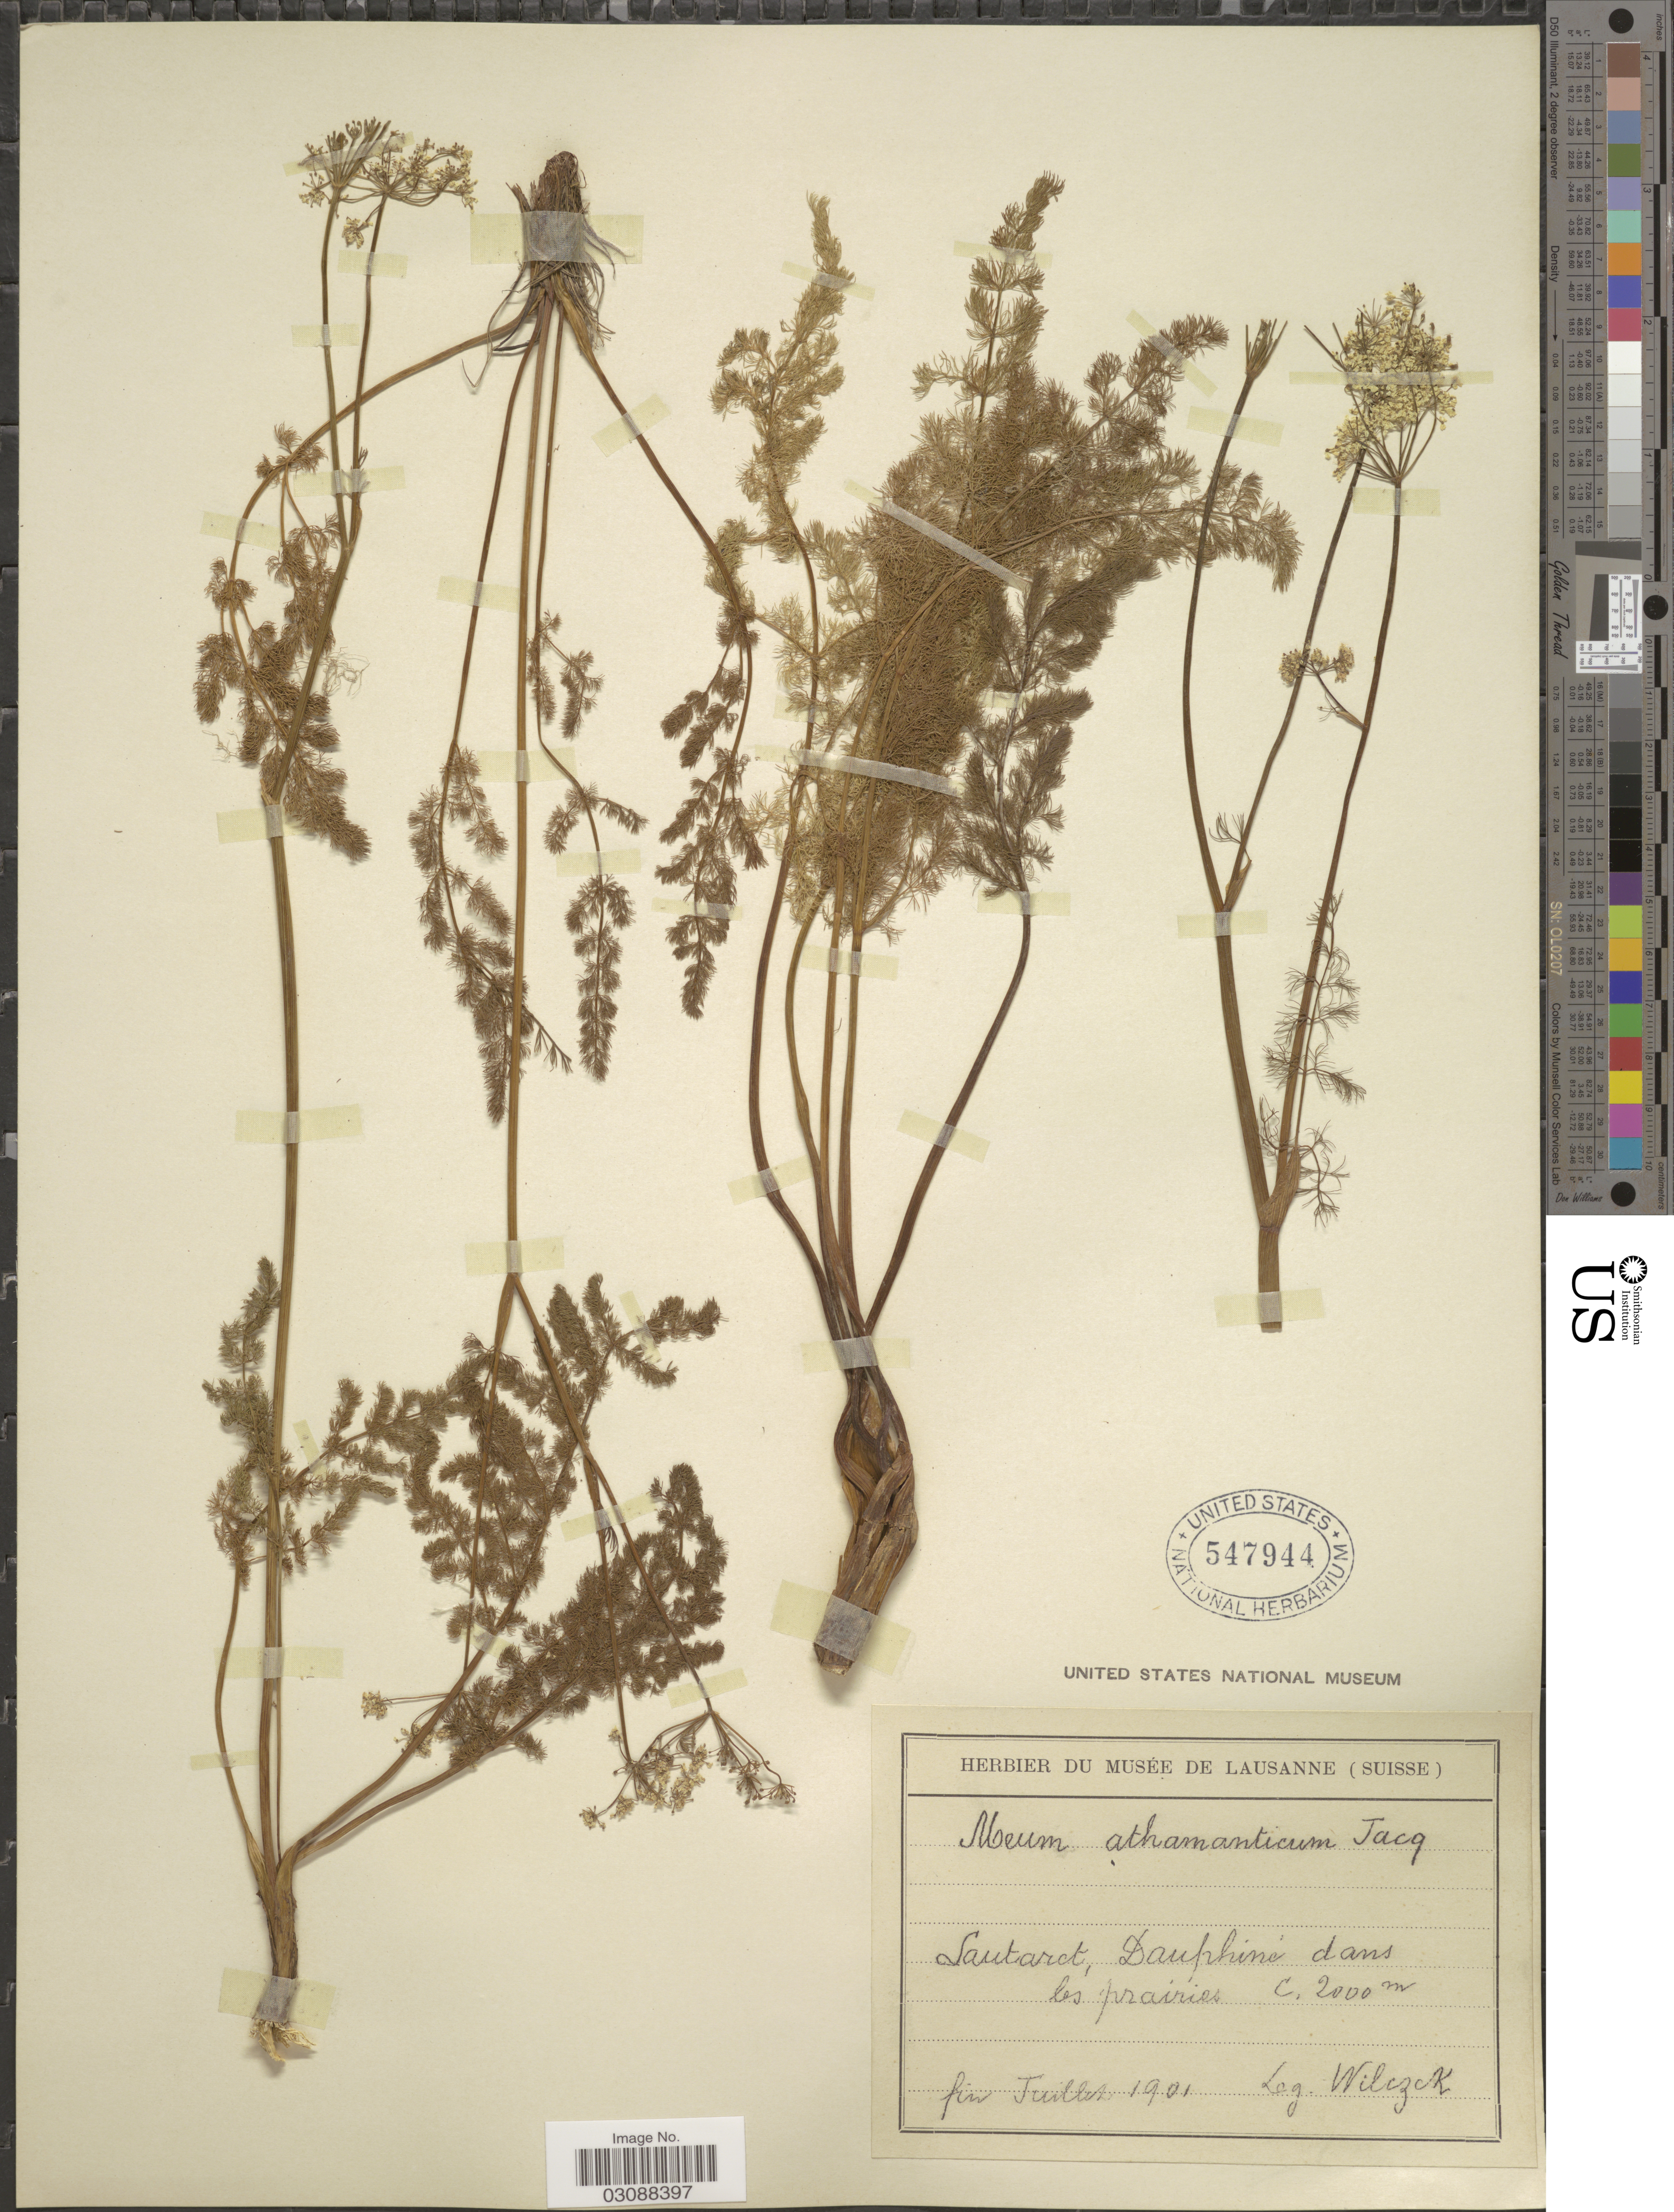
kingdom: Plantae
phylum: Tracheophyta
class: Magnoliopsida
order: Apiales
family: Apiaceae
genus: Meum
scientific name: Meum athamanticum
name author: Jacq.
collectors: Wilczek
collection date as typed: fin Juillet 1901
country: France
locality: Lautaret, Dauphiné dans les prairies.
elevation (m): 2000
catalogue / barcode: US 547944